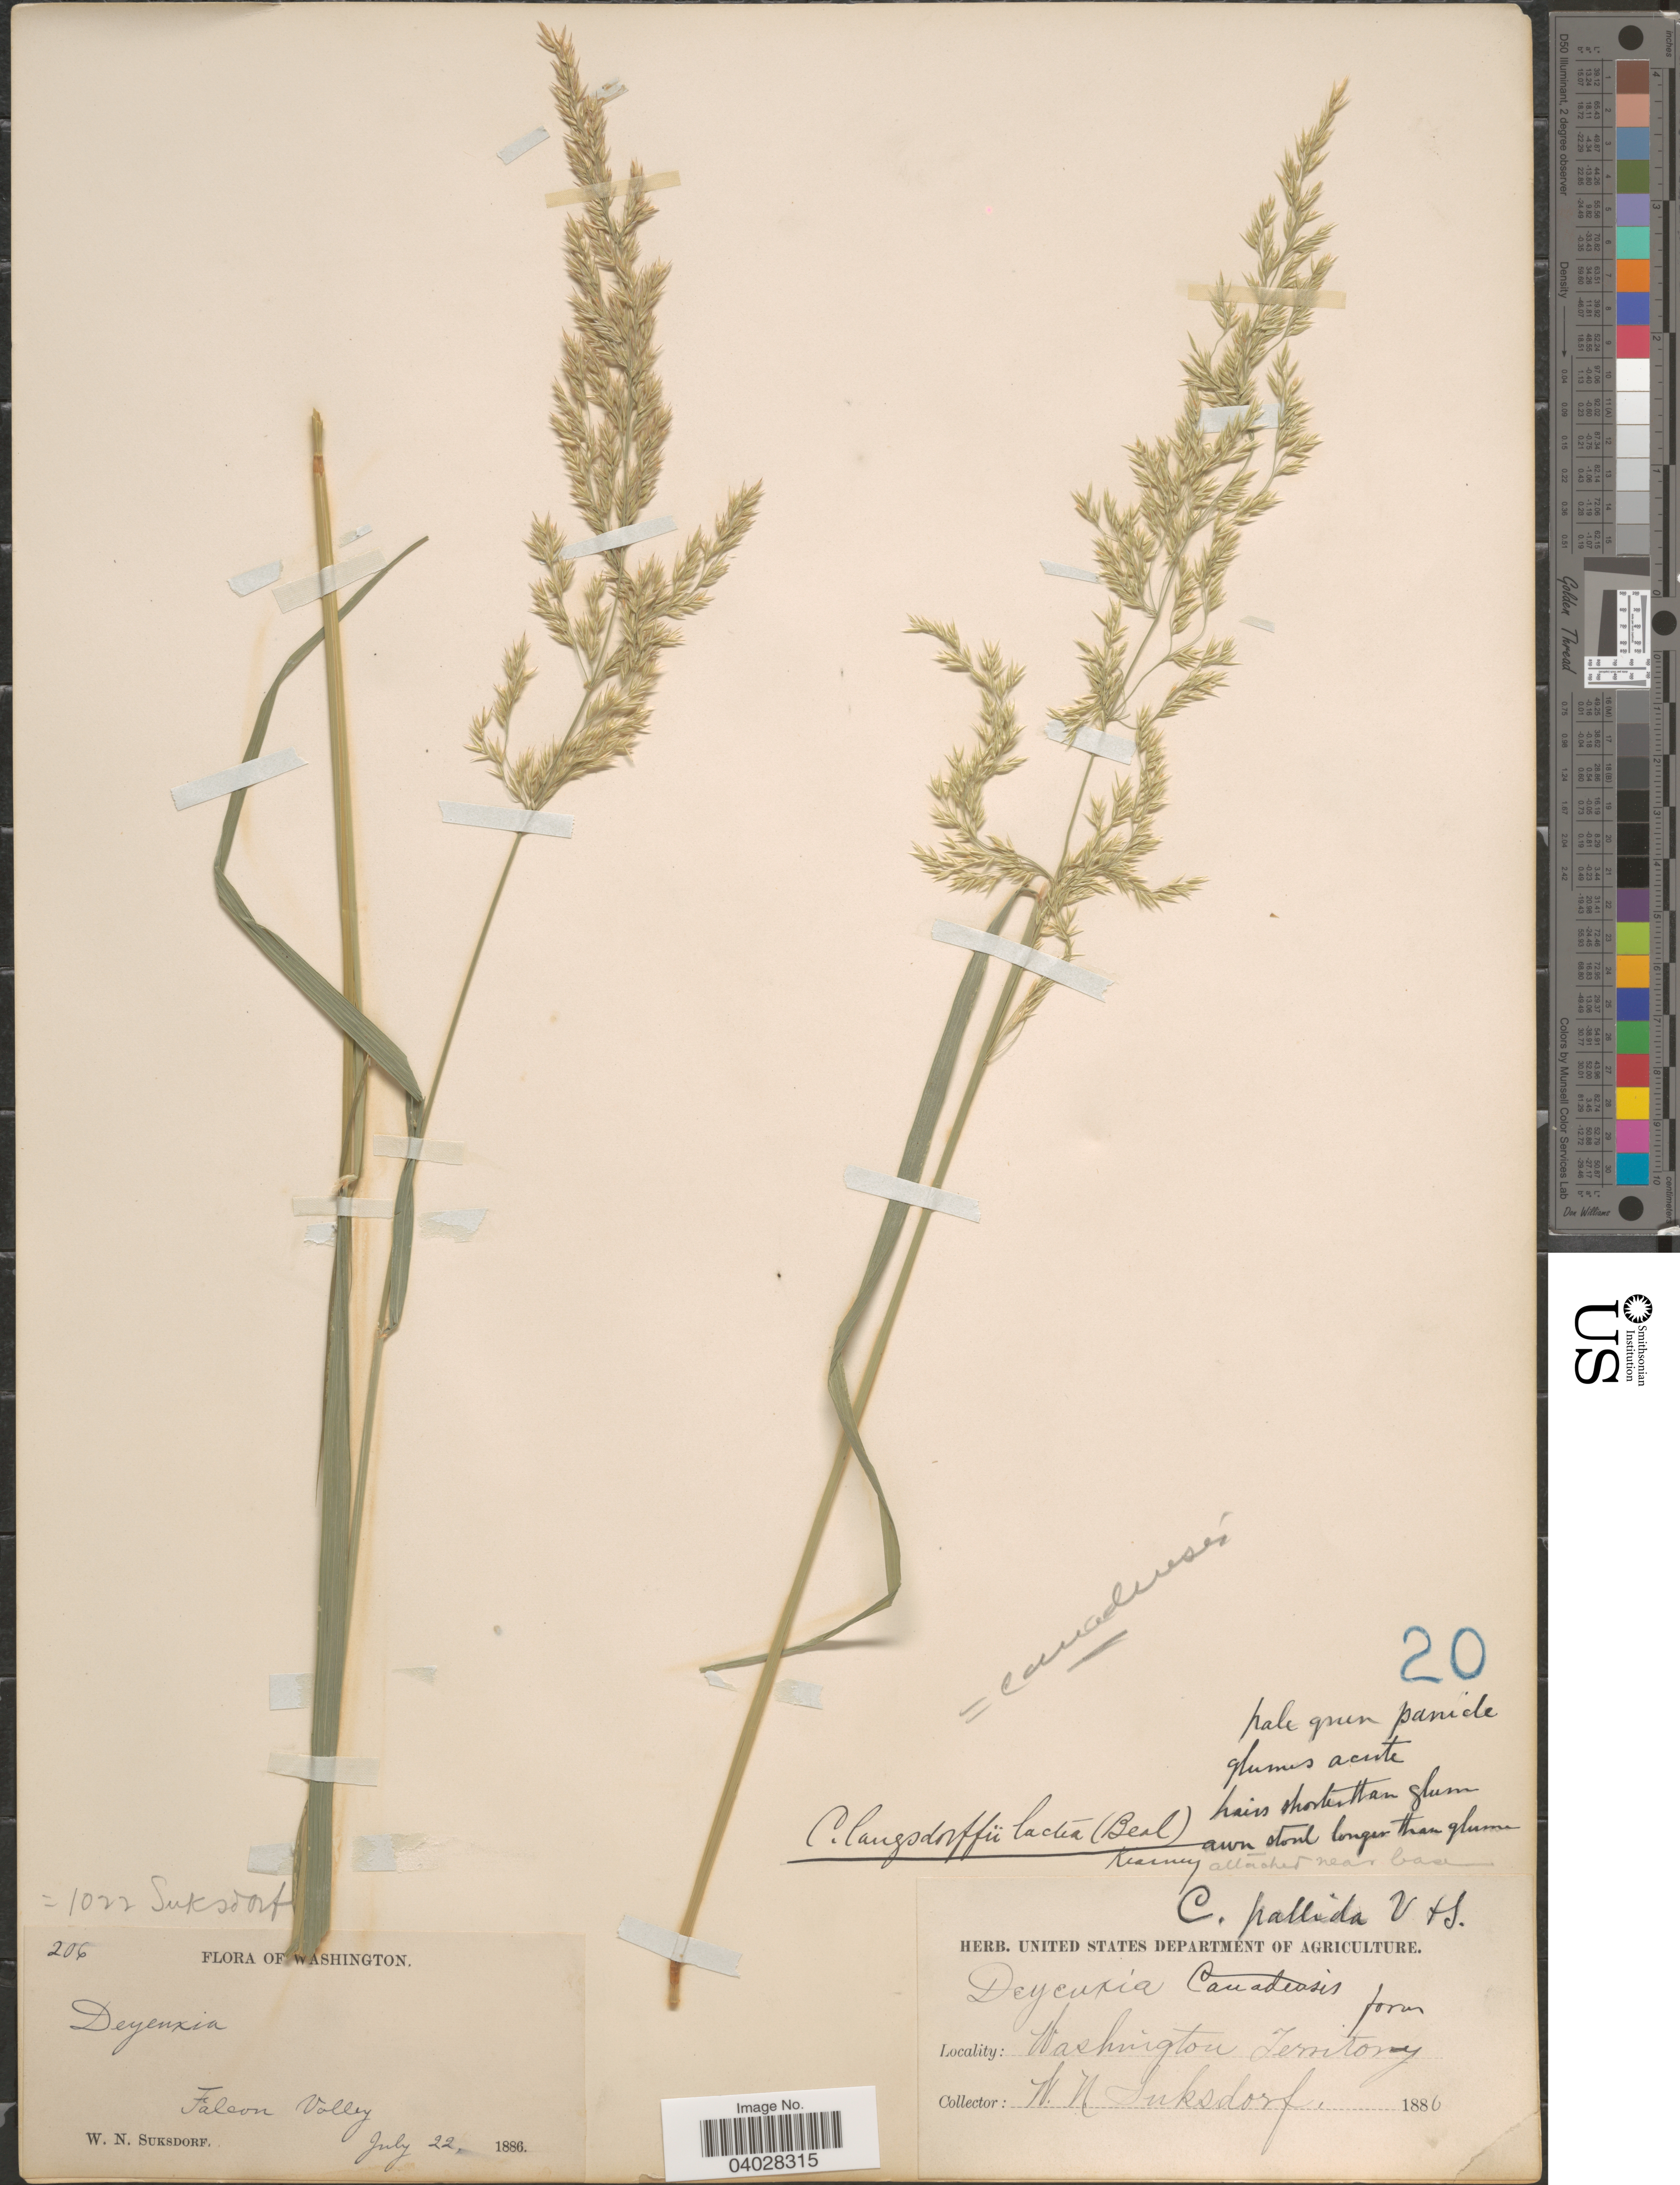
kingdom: Plantae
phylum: Tracheophyta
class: Liliopsida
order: Poales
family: Poaceae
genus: Calamagrostis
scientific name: Calamagrostis canadensis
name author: (Michx.) P. Beauv.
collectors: W. N. Suksdorf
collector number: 206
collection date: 1886-07-22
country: United States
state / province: Washington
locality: Falcon Valley. Washington Territory.